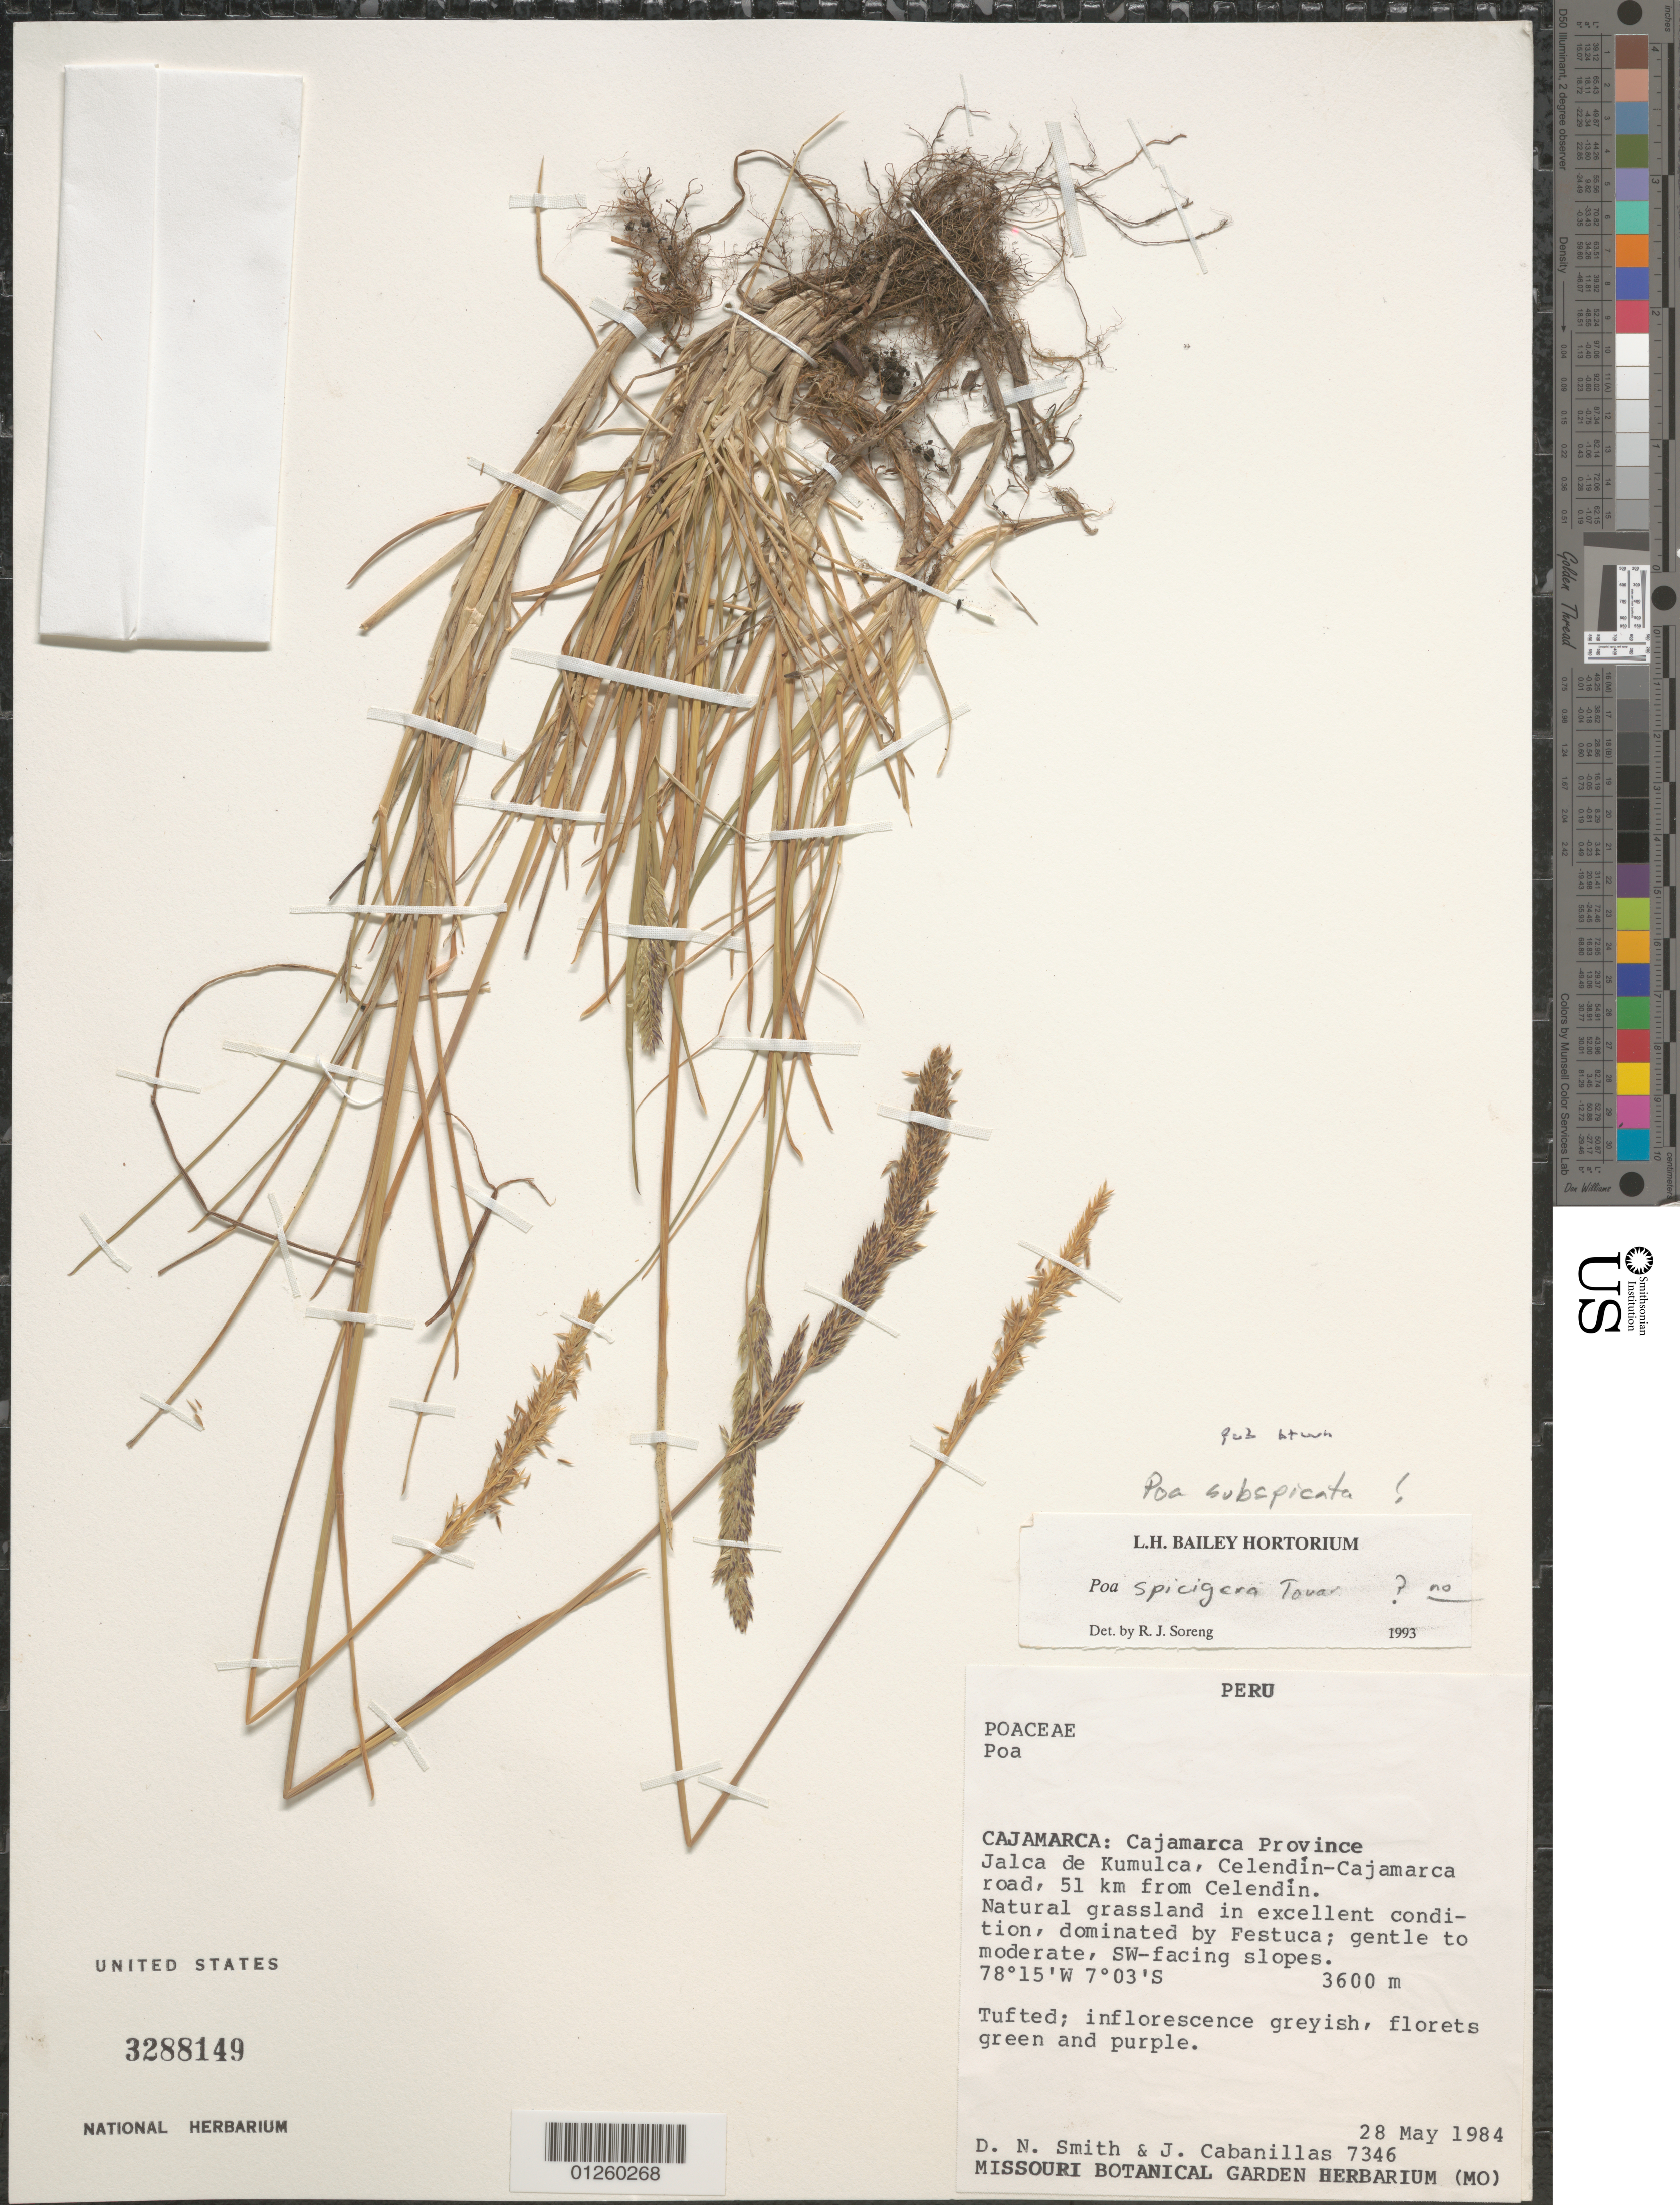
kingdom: Plantae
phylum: Tracheophyta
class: Liliopsida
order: Poales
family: Poaceae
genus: Poa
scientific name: Poa subspicata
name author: (J. Presl) Kunth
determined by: Soreng, Robert J., Research Associate (BOT), Smithsonian Institution - National Museum of Natural History (UNITED STATES)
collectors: D. Smith & J. Cabanillas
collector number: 7346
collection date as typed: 28 May 1984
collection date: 1984-05-28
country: Peru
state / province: Cajamarca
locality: Jalca de Kumulca, Celendin-Cajamarca road, 51 km from Celedin.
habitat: Natural grassland in excellent condition, dominated by Festuca; gentle to moderate, SW-facing slopes.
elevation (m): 3600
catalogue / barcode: US 3288149